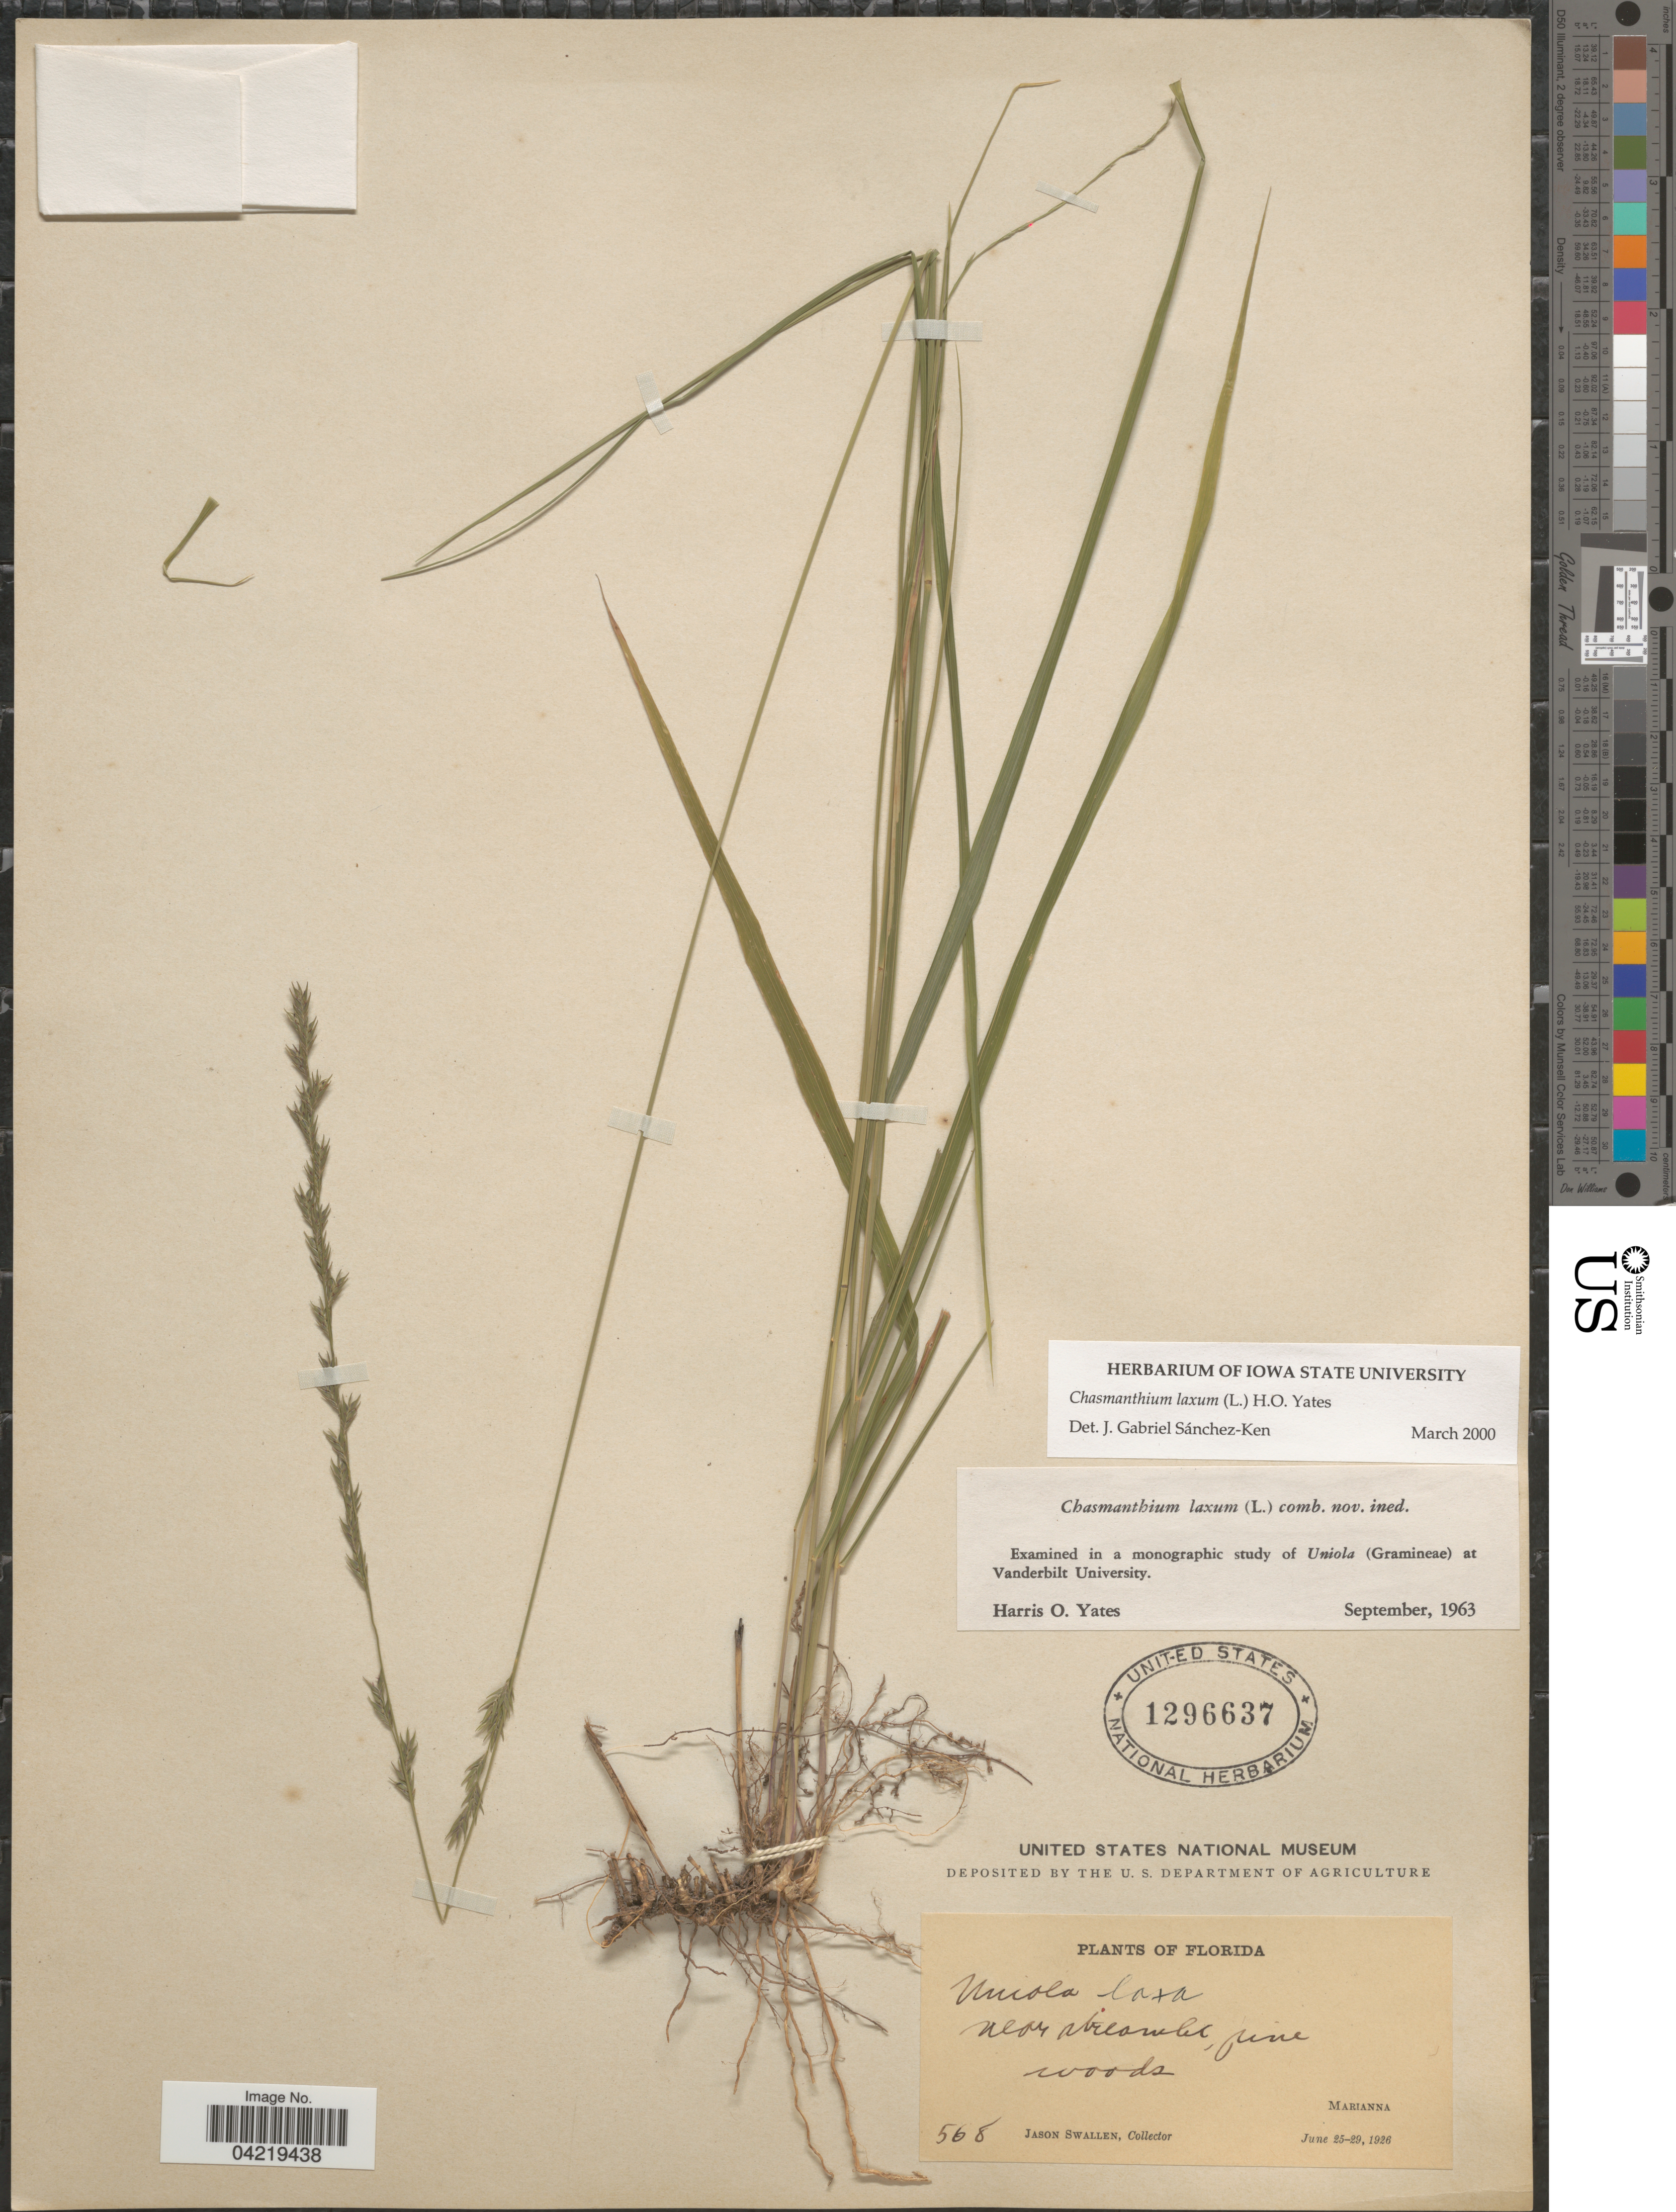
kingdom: Plantae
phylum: Tracheophyta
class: Liliopsida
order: Poales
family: Poaceae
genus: Chasmanthium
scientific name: Chasmanthium laxum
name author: (L.) H.O. Yates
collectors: J. R. Swallen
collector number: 568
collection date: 1926-06-25/1926-06-29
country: United States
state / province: Florida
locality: Marianna.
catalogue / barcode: US 1296637